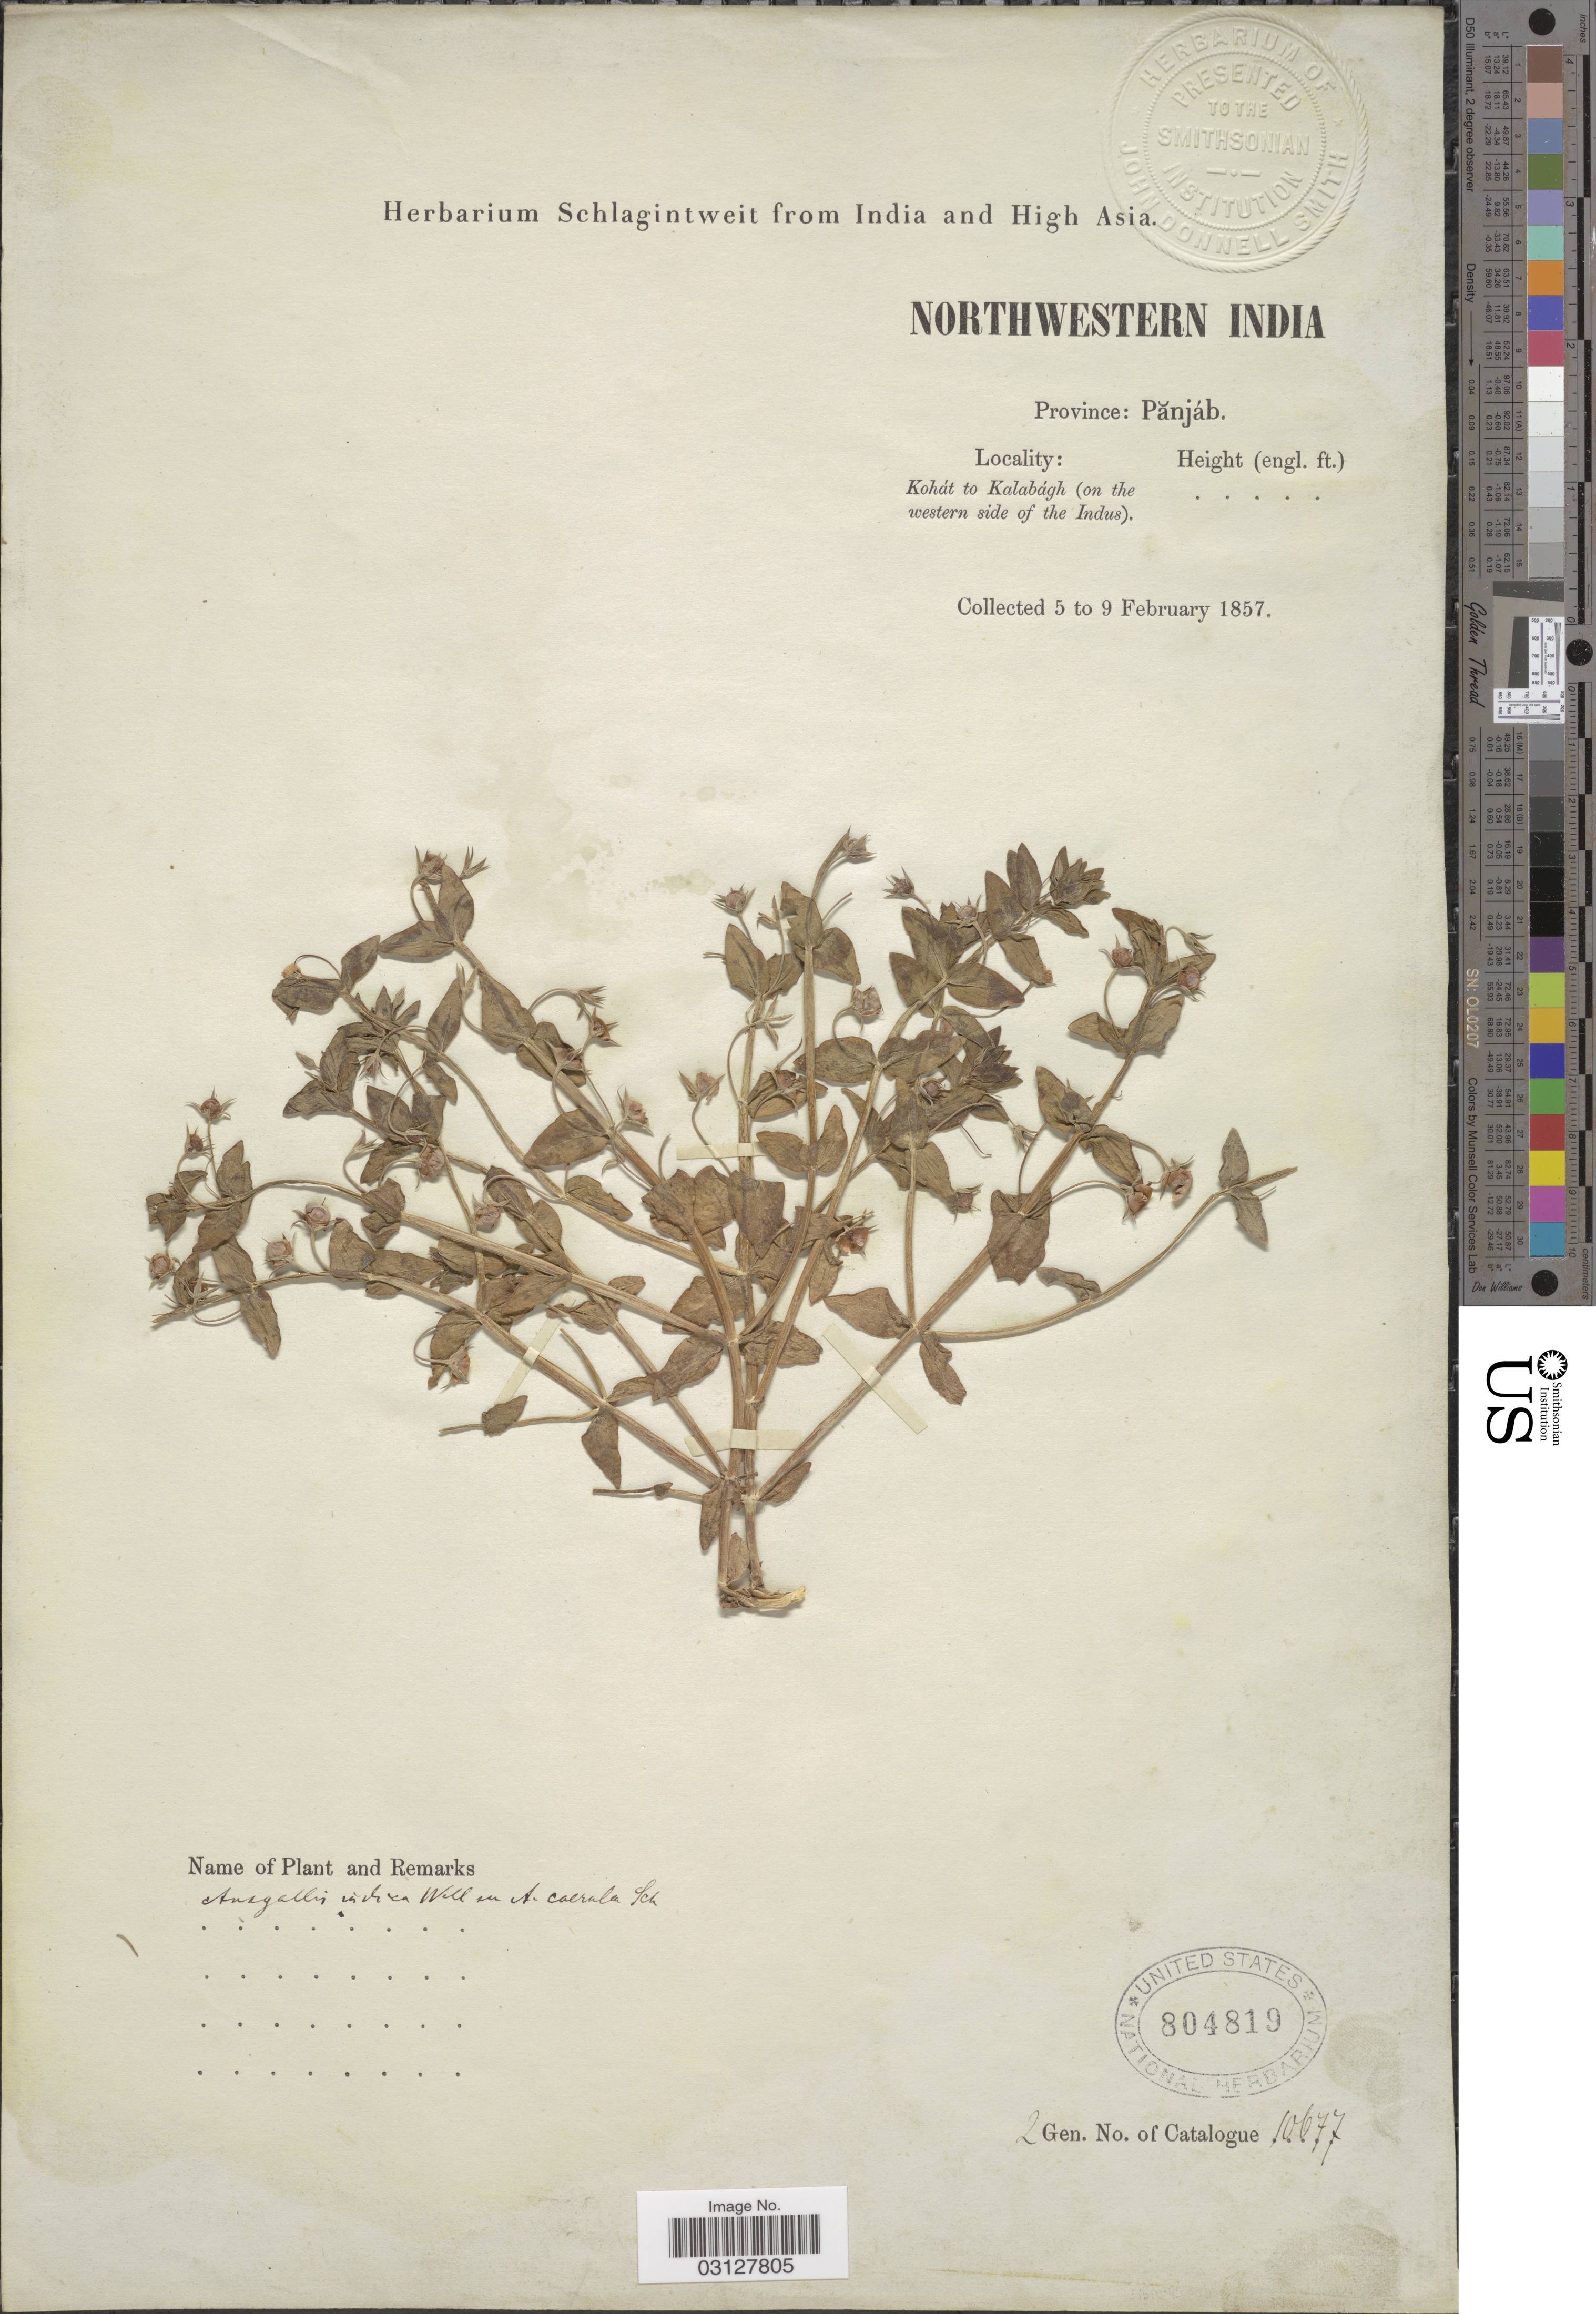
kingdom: Plantae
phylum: Tracheophyta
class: Magnoliopsida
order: Ericales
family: Primulaceae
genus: Anagallis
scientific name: Anagallis indica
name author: Sweet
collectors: ex herb. Schlagintweit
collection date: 1857-02-05/1957-02-09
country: India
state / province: Punjab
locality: Pănjáb. Kohat to Kalabágh (on the western side of the Indus).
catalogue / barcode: US 804819